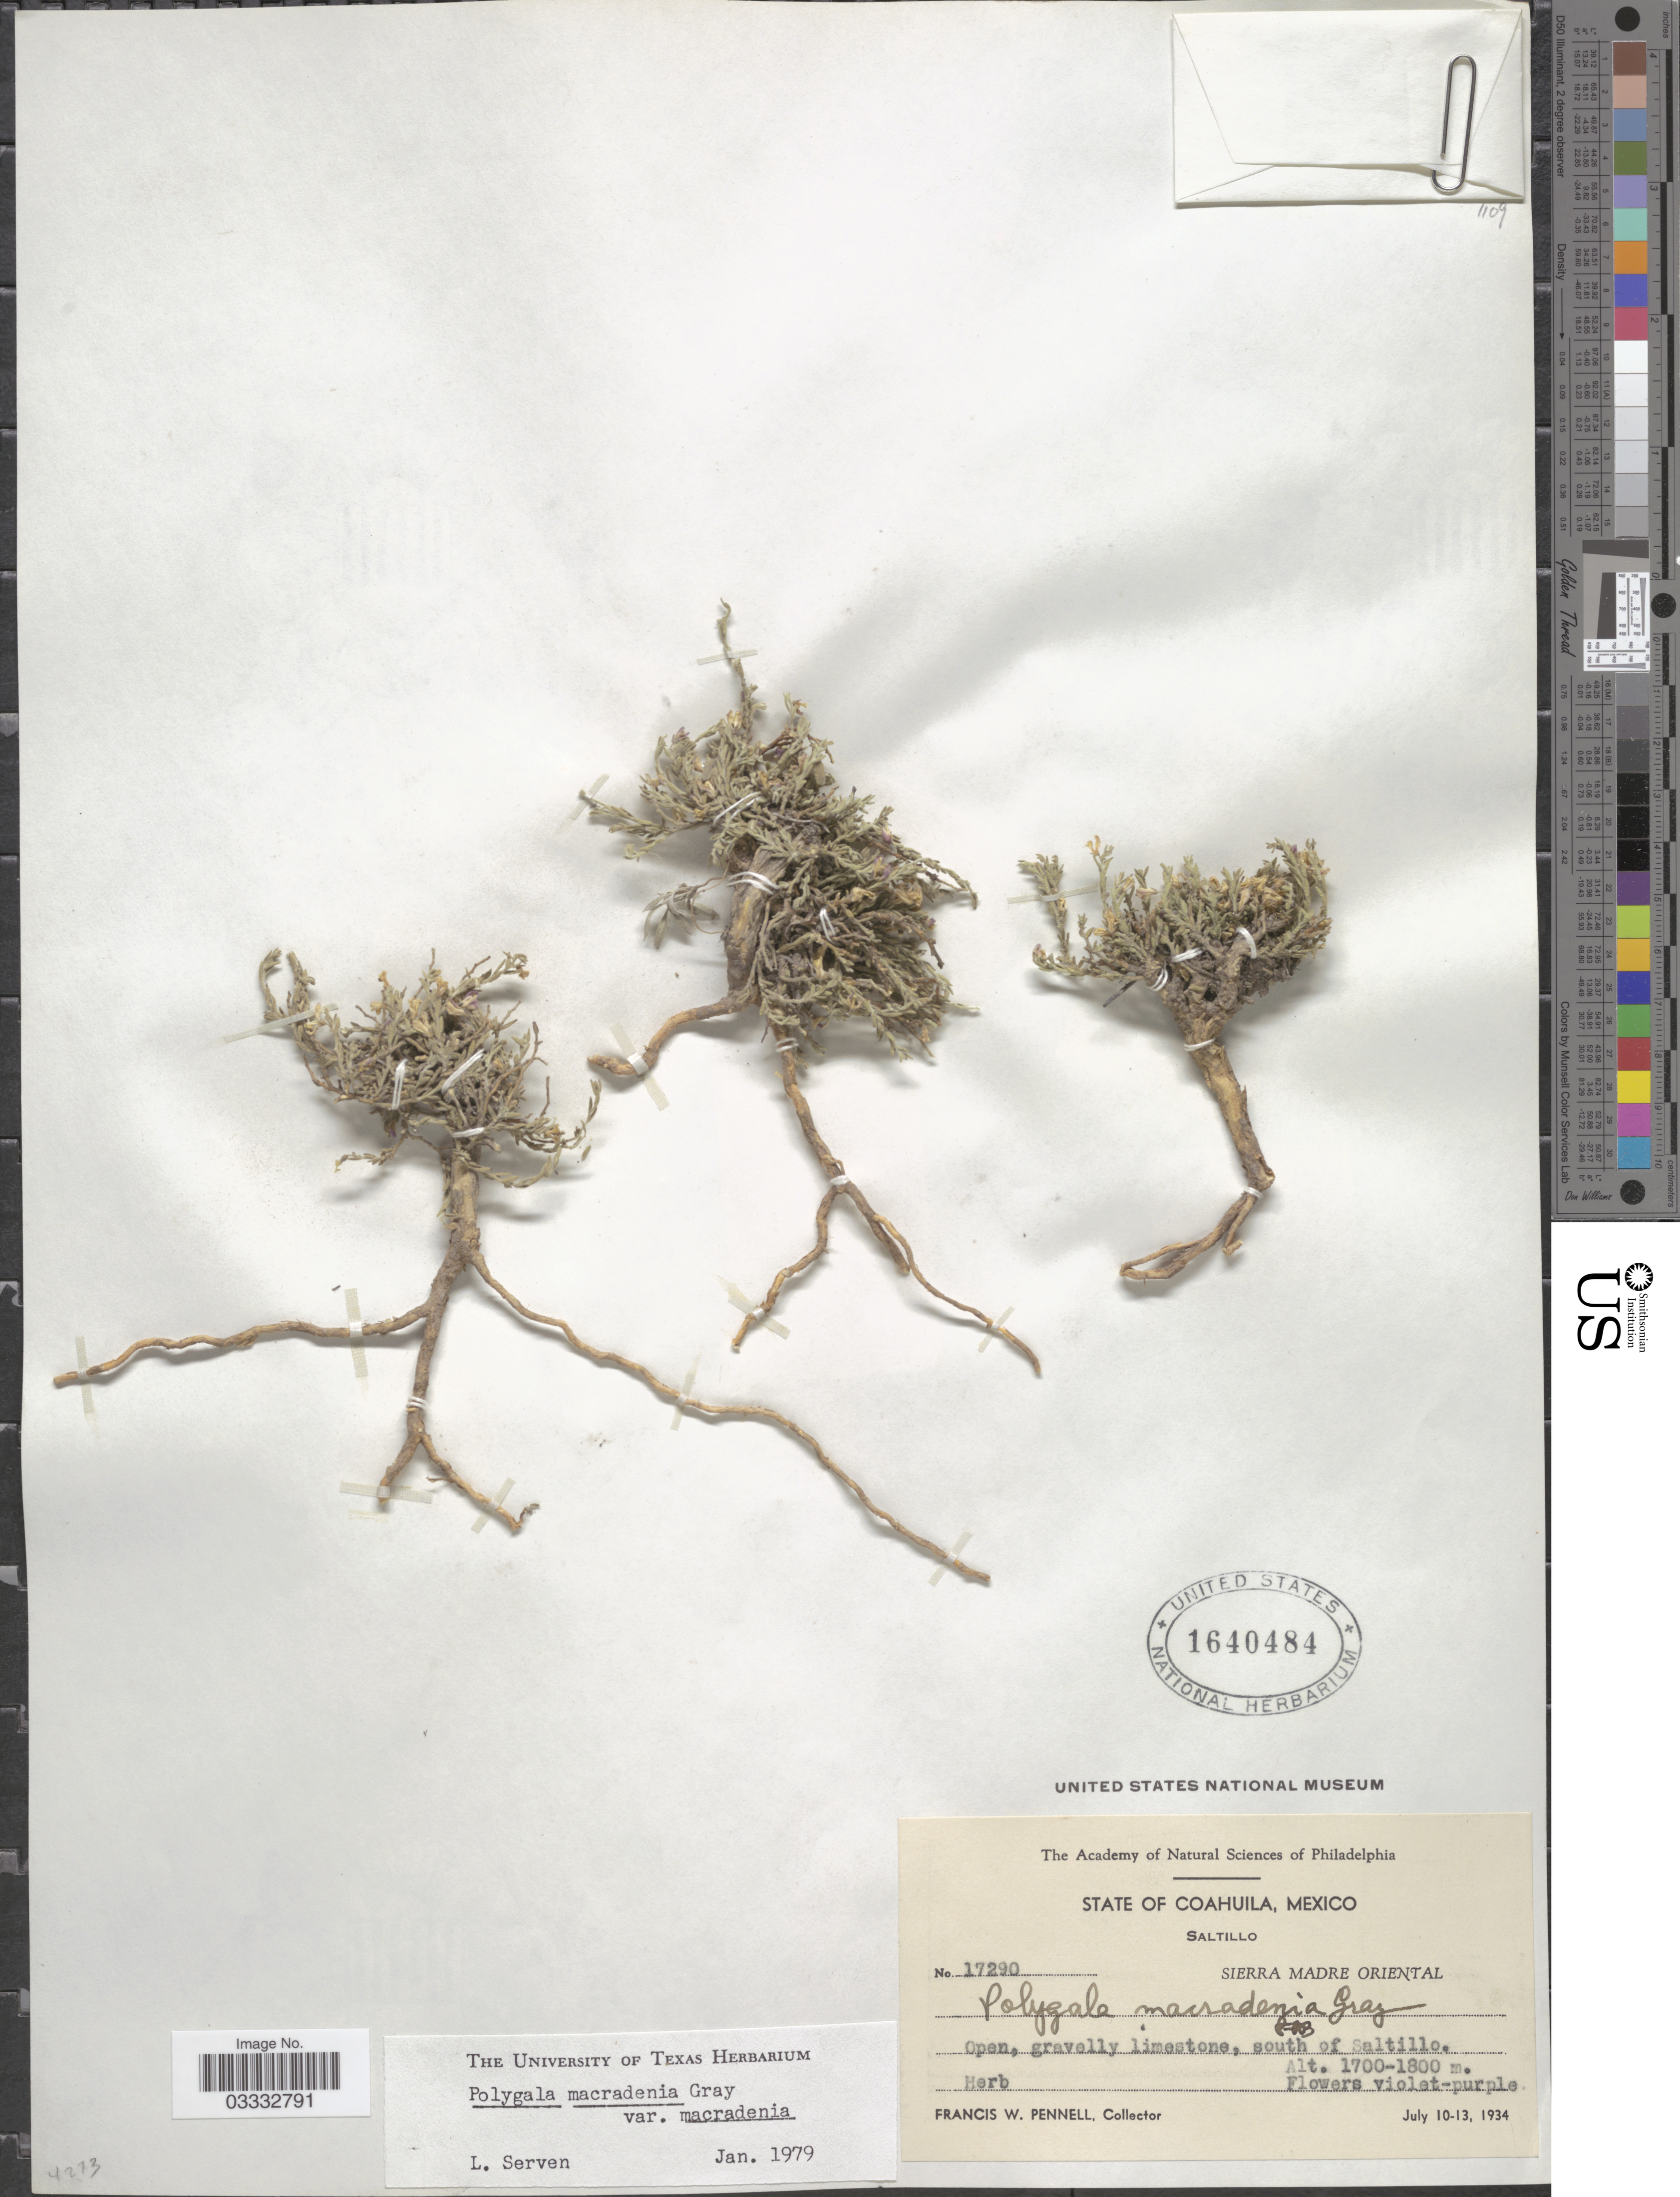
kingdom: Plantae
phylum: Tracheophyta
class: Magnoliopsida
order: Fabales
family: Polygalaceae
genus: Hebecarpa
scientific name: Hebecarpa macradenia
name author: (A. Gray) J.R. Abbott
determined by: Strong, Mark T., (BOT), Smithsonian Institution - National Museum of Natural History (UNITED STATES)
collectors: F. W. Pennell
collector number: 17290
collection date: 1934-07-10/1934-07-13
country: Mexico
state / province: Coahuila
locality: Saltillo. Sierra Madre Oriental. South of Saltillo.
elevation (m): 1700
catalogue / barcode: US 1640484